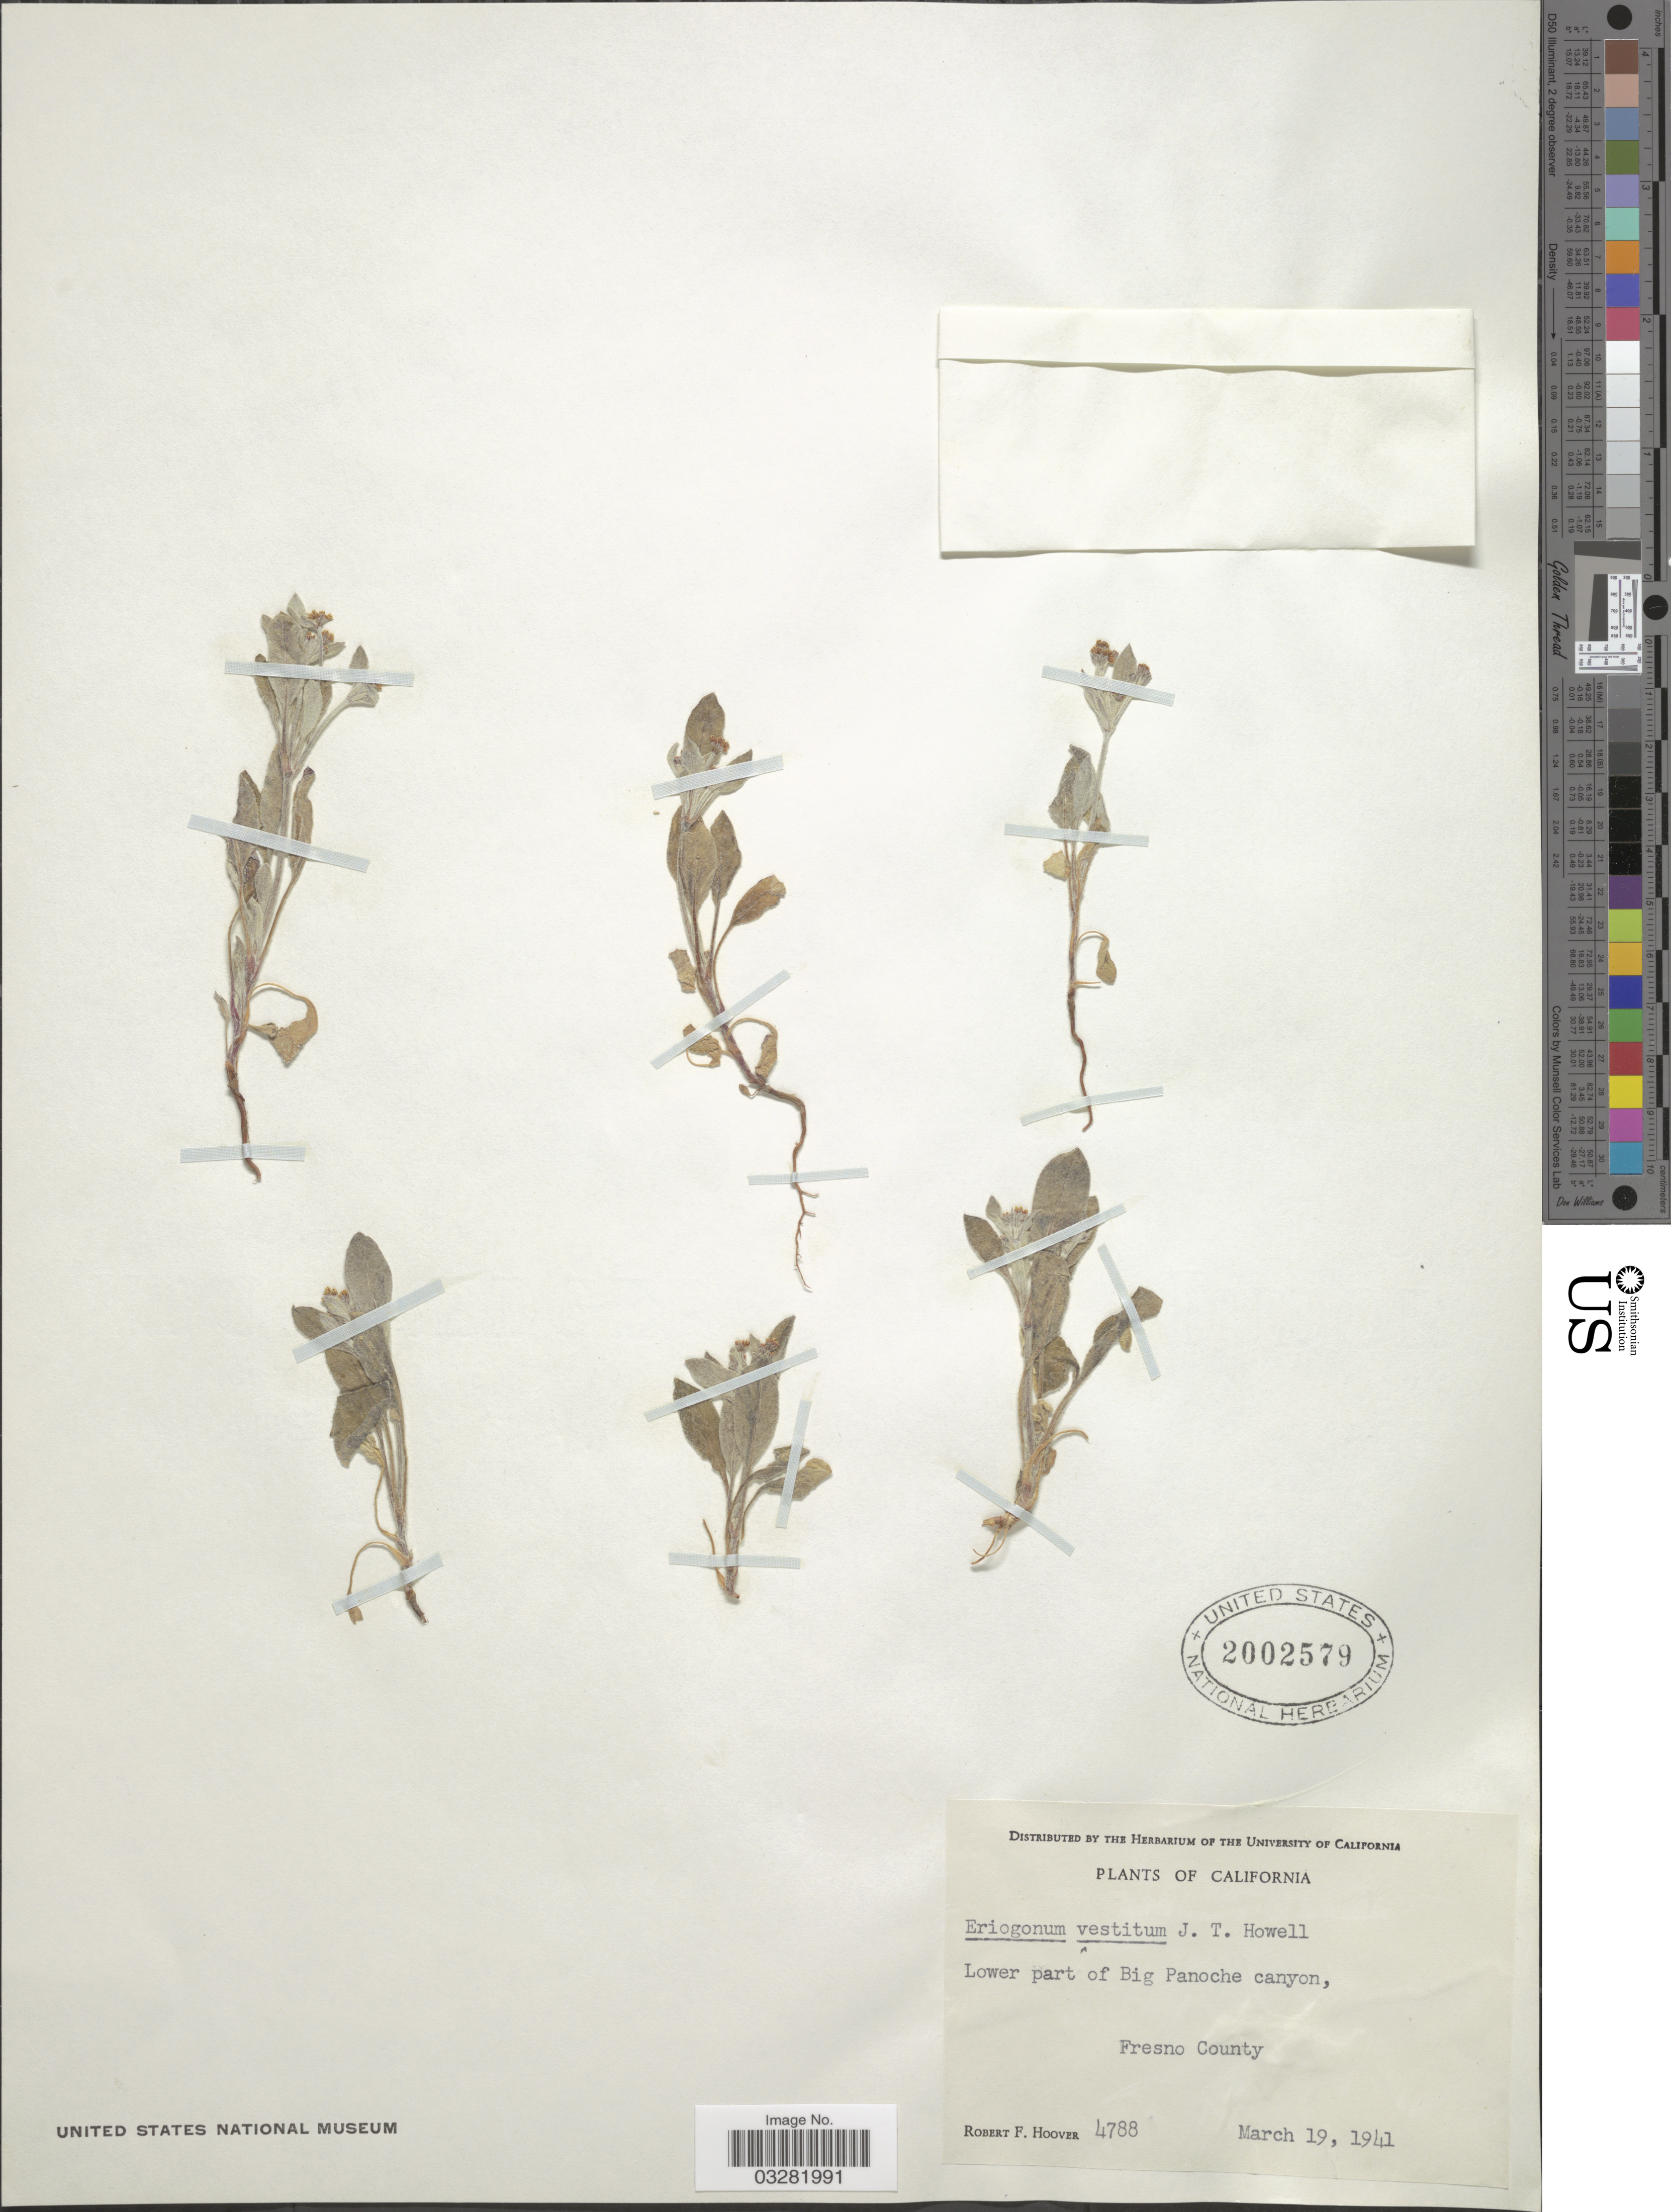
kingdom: Plantae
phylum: Tracheophyta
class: Magnoliopsida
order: Caryophyllales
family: Polygonaceae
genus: Eriogonum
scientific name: Eriogonum vestitum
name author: J.T. Howell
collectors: R. F. Hoover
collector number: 4788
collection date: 1941-03-19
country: United States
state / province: California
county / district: Fresno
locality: Lower part of Big Panoche canyon, Fresno County.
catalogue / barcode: US 2002579